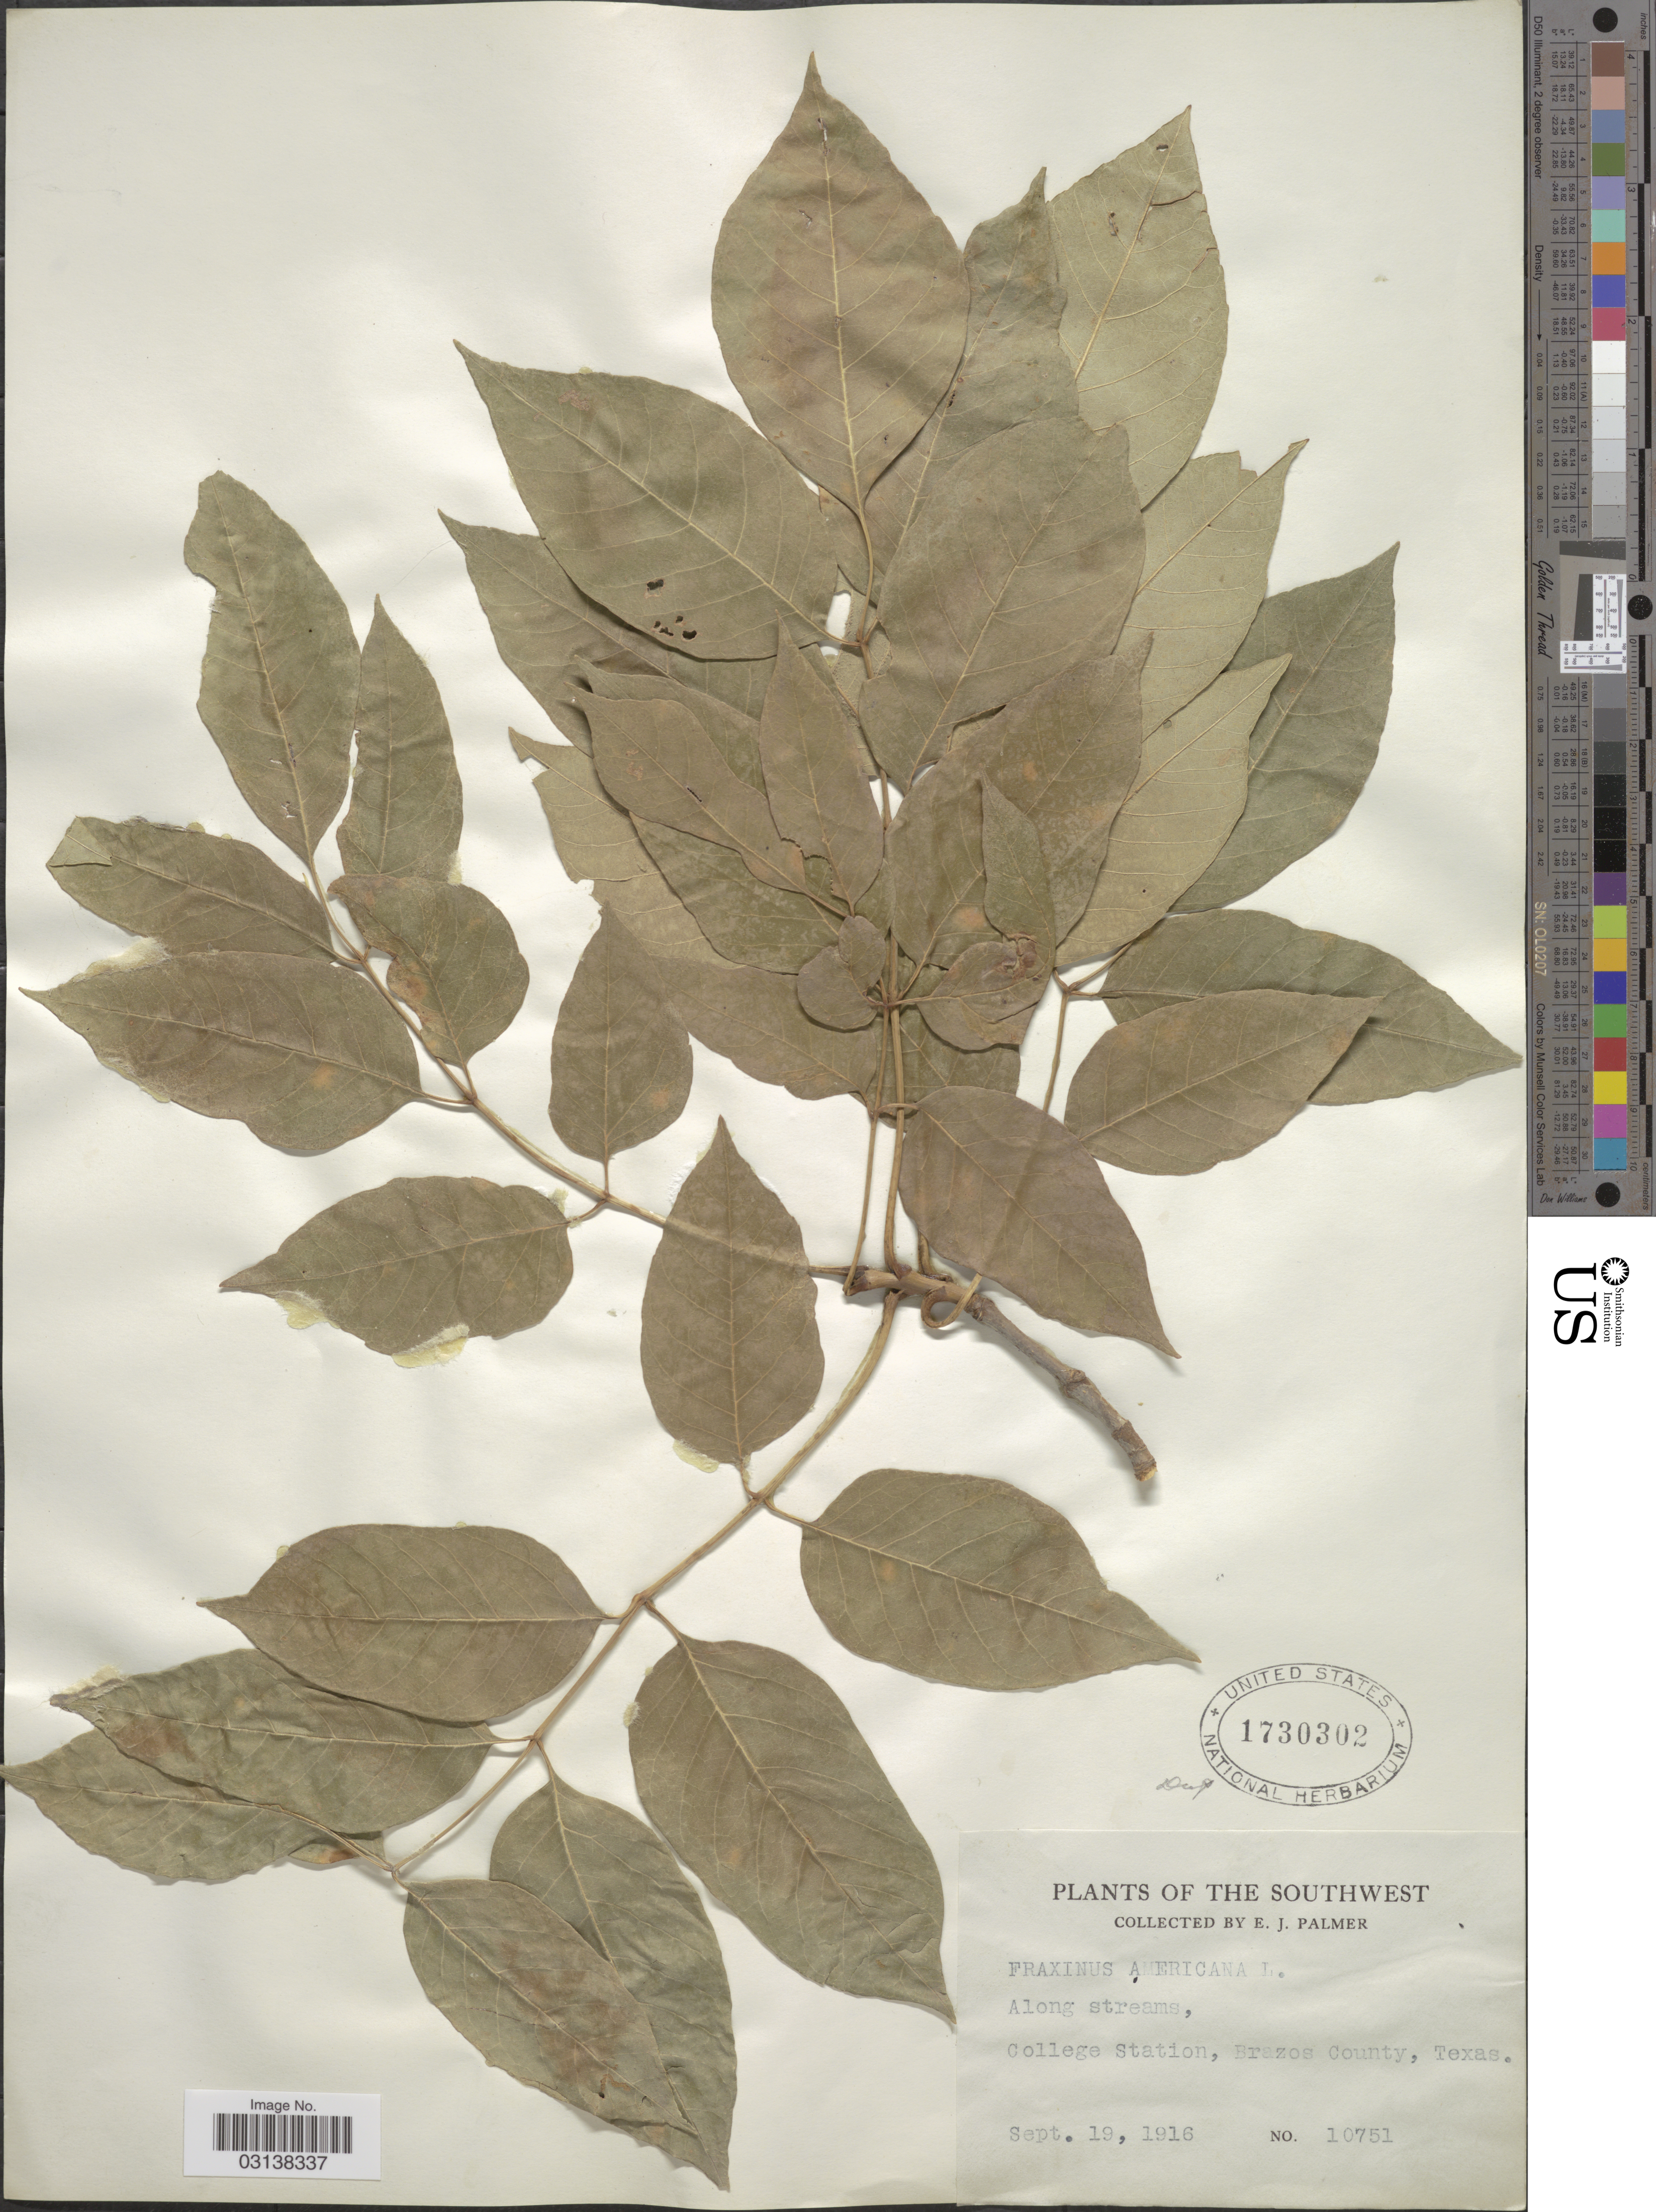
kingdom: Plantae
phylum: Tracheophyta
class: Magnoliopsida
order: Lamiales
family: Oleaceae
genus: Fraxinus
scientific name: Fraxinus americana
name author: L.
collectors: E. J. Palmer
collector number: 10751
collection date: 1916-09-19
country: United States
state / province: Texas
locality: The Southwest. College Station, Brazos County.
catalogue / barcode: US 1730302